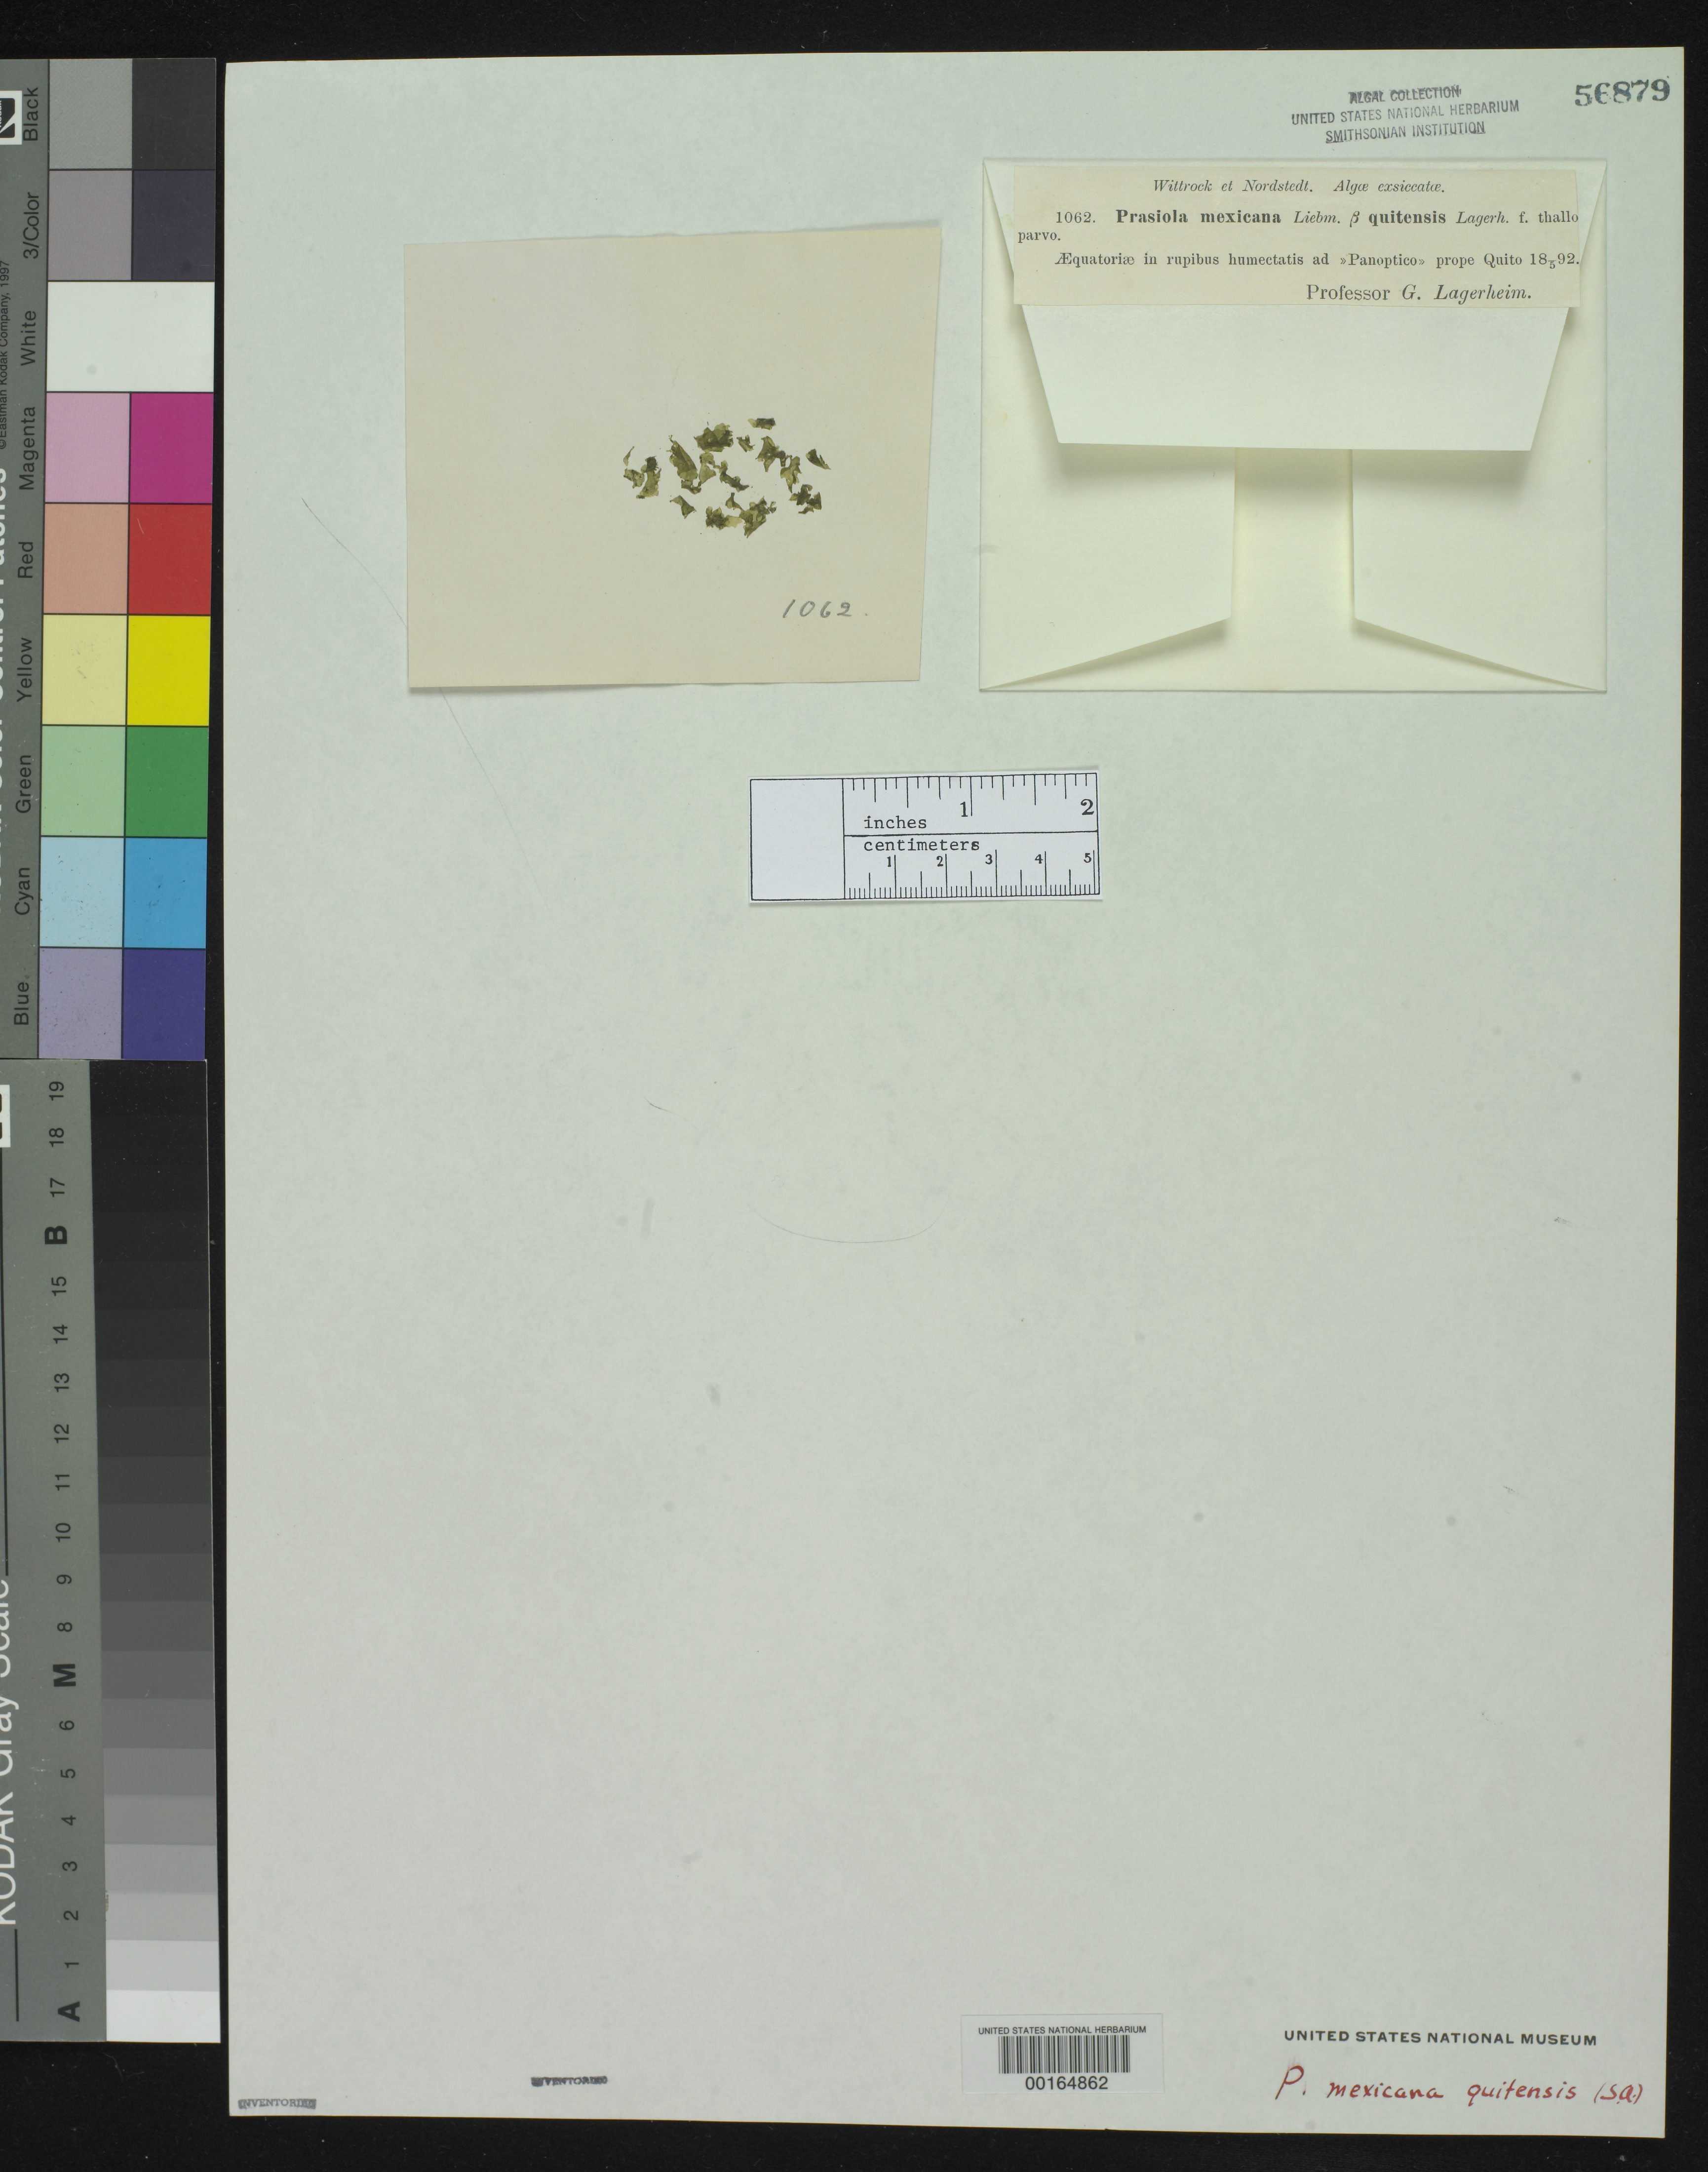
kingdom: Plantae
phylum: Chlorophyta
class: Trebouxiophyceae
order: Prasiolales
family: Prasiolaceae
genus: Prasiola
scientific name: Prasiola mexicana var. quitensis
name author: Lagerh. in Wittr. & Nordstedt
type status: Isotype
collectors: G. Lagerheim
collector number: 1062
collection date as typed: May 1892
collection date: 1892-05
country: Ecuador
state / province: Pichincha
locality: Panoptico, near Quito.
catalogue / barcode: US 56879